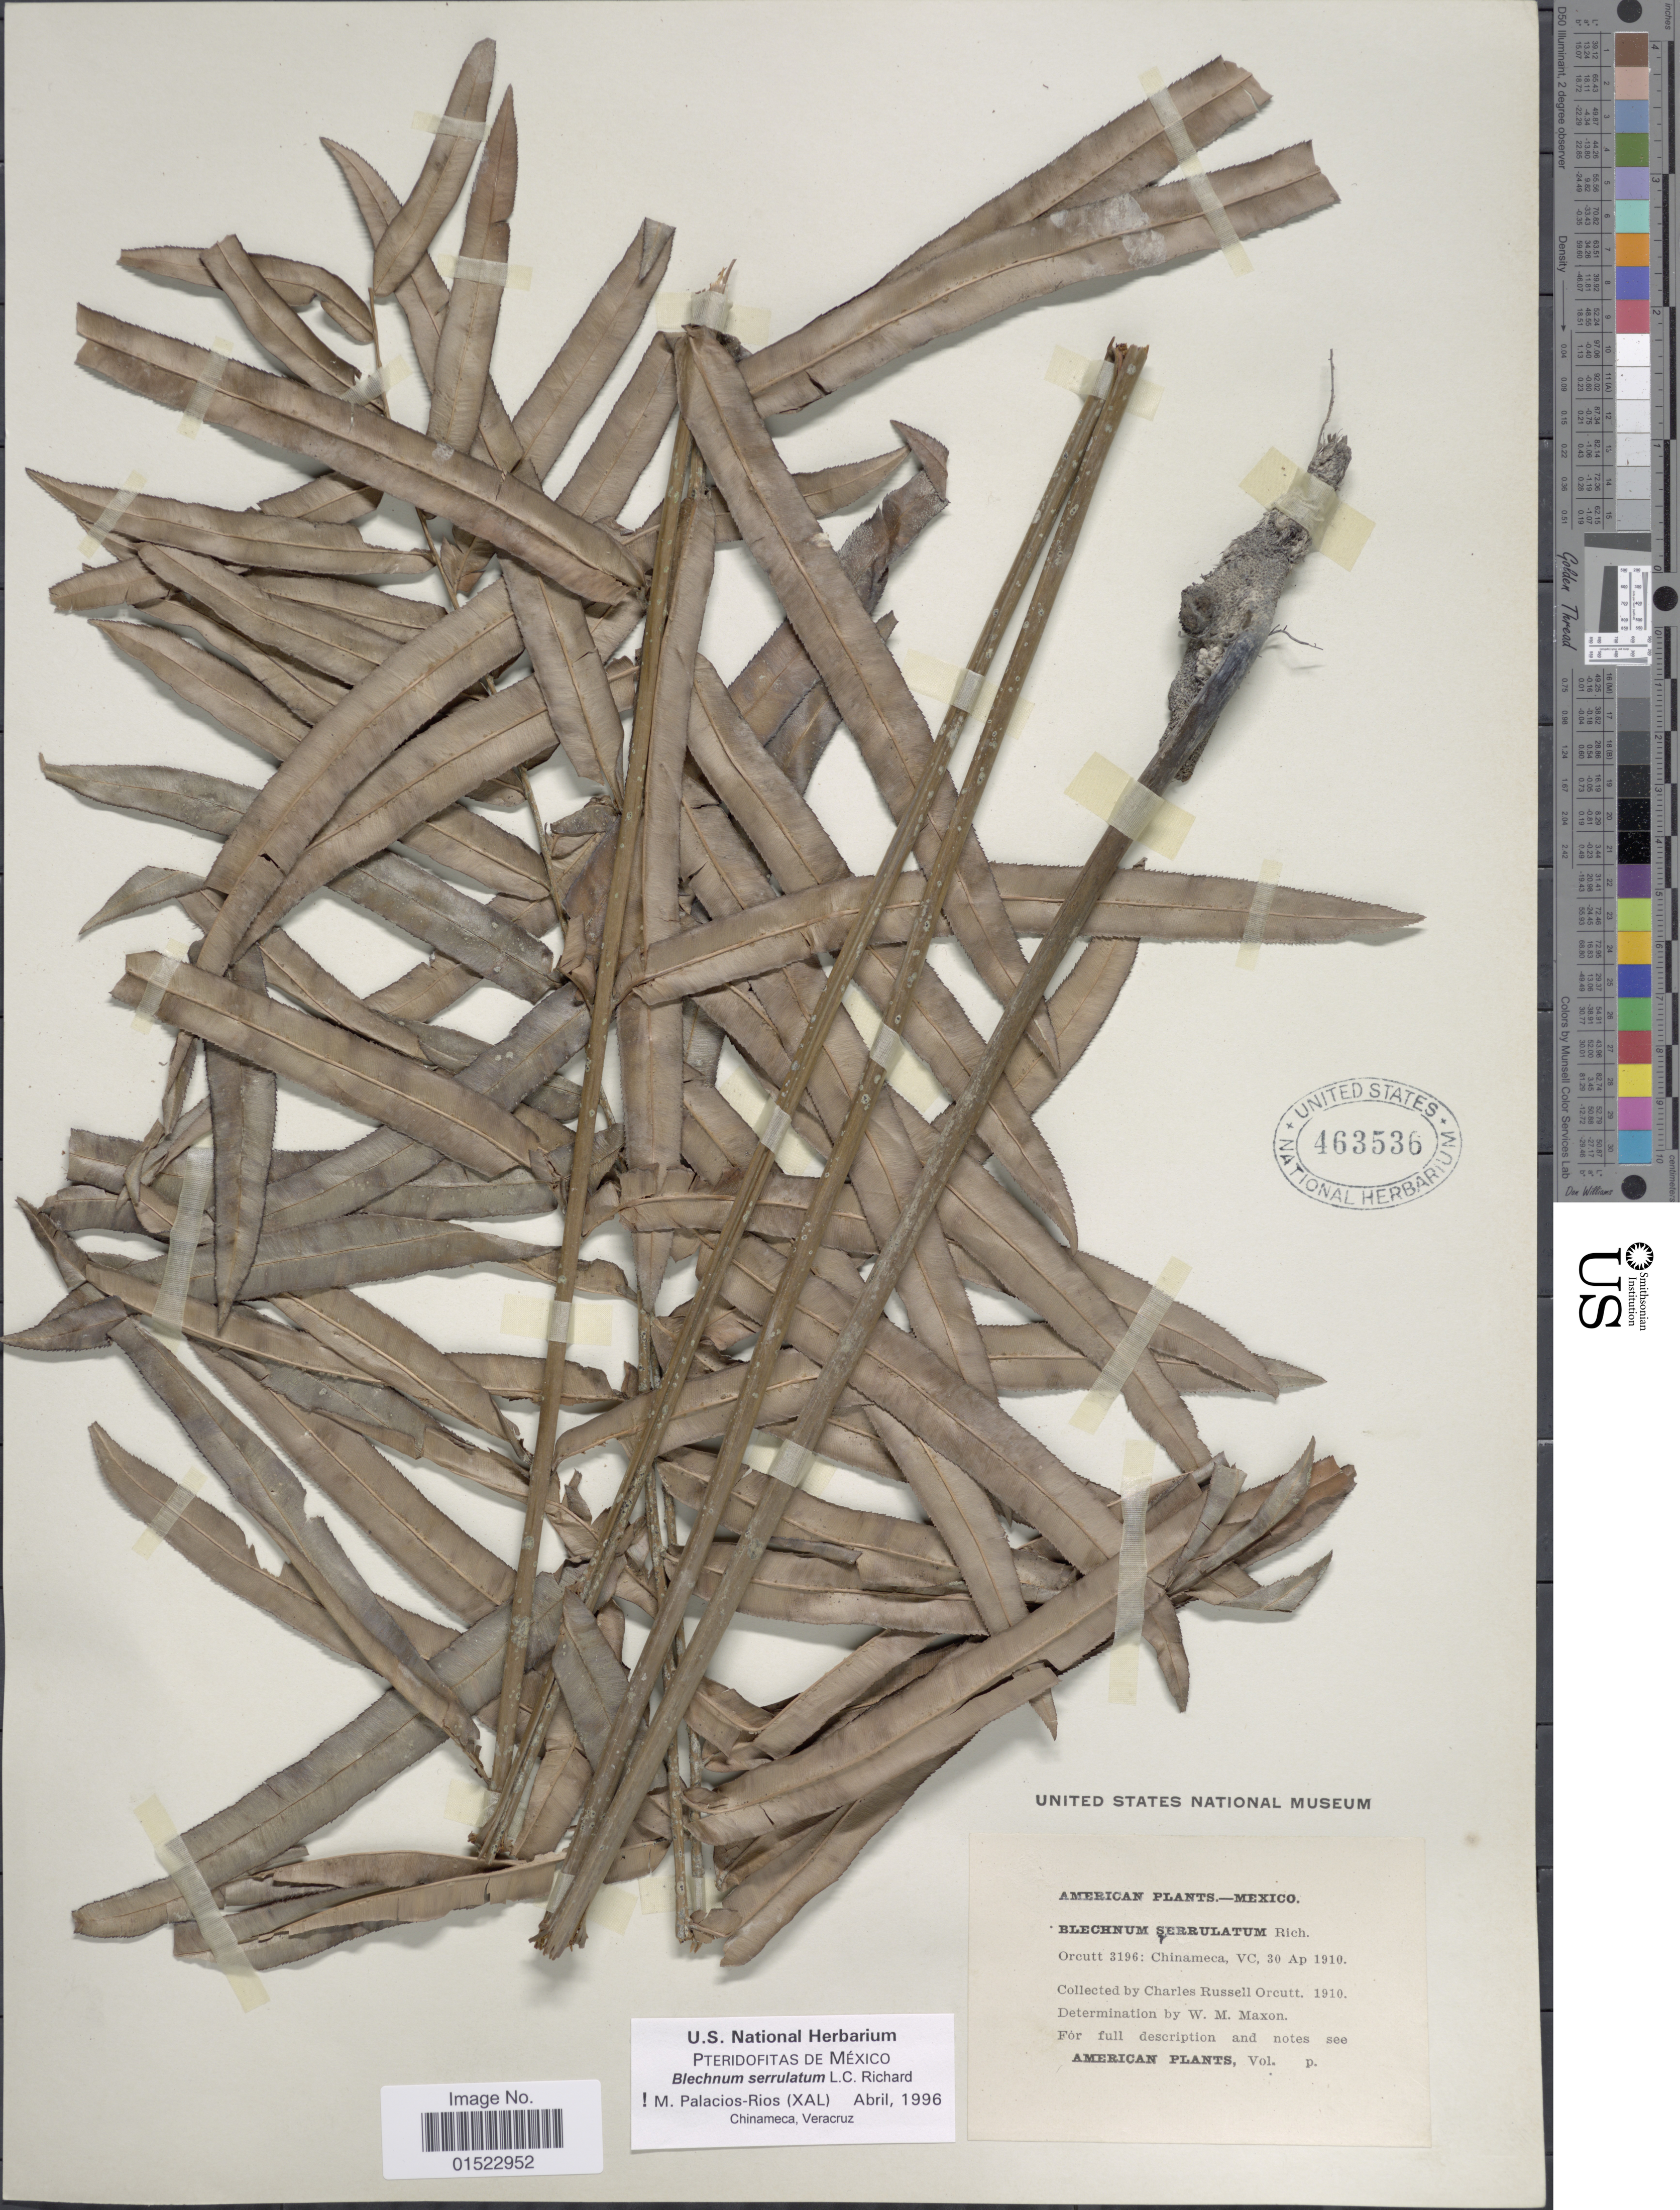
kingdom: Plantae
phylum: Tracheophyta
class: Polypodiopsida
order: Polypodiales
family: Blechnaceae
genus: Telmatoblechnum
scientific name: Telmatoblechnum serrulatum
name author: (Rich.) Perrie et al.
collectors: C. R. Orcutt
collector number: Orcutt 3196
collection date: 1910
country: Mexico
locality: Chinameca, VC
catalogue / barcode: US 463536